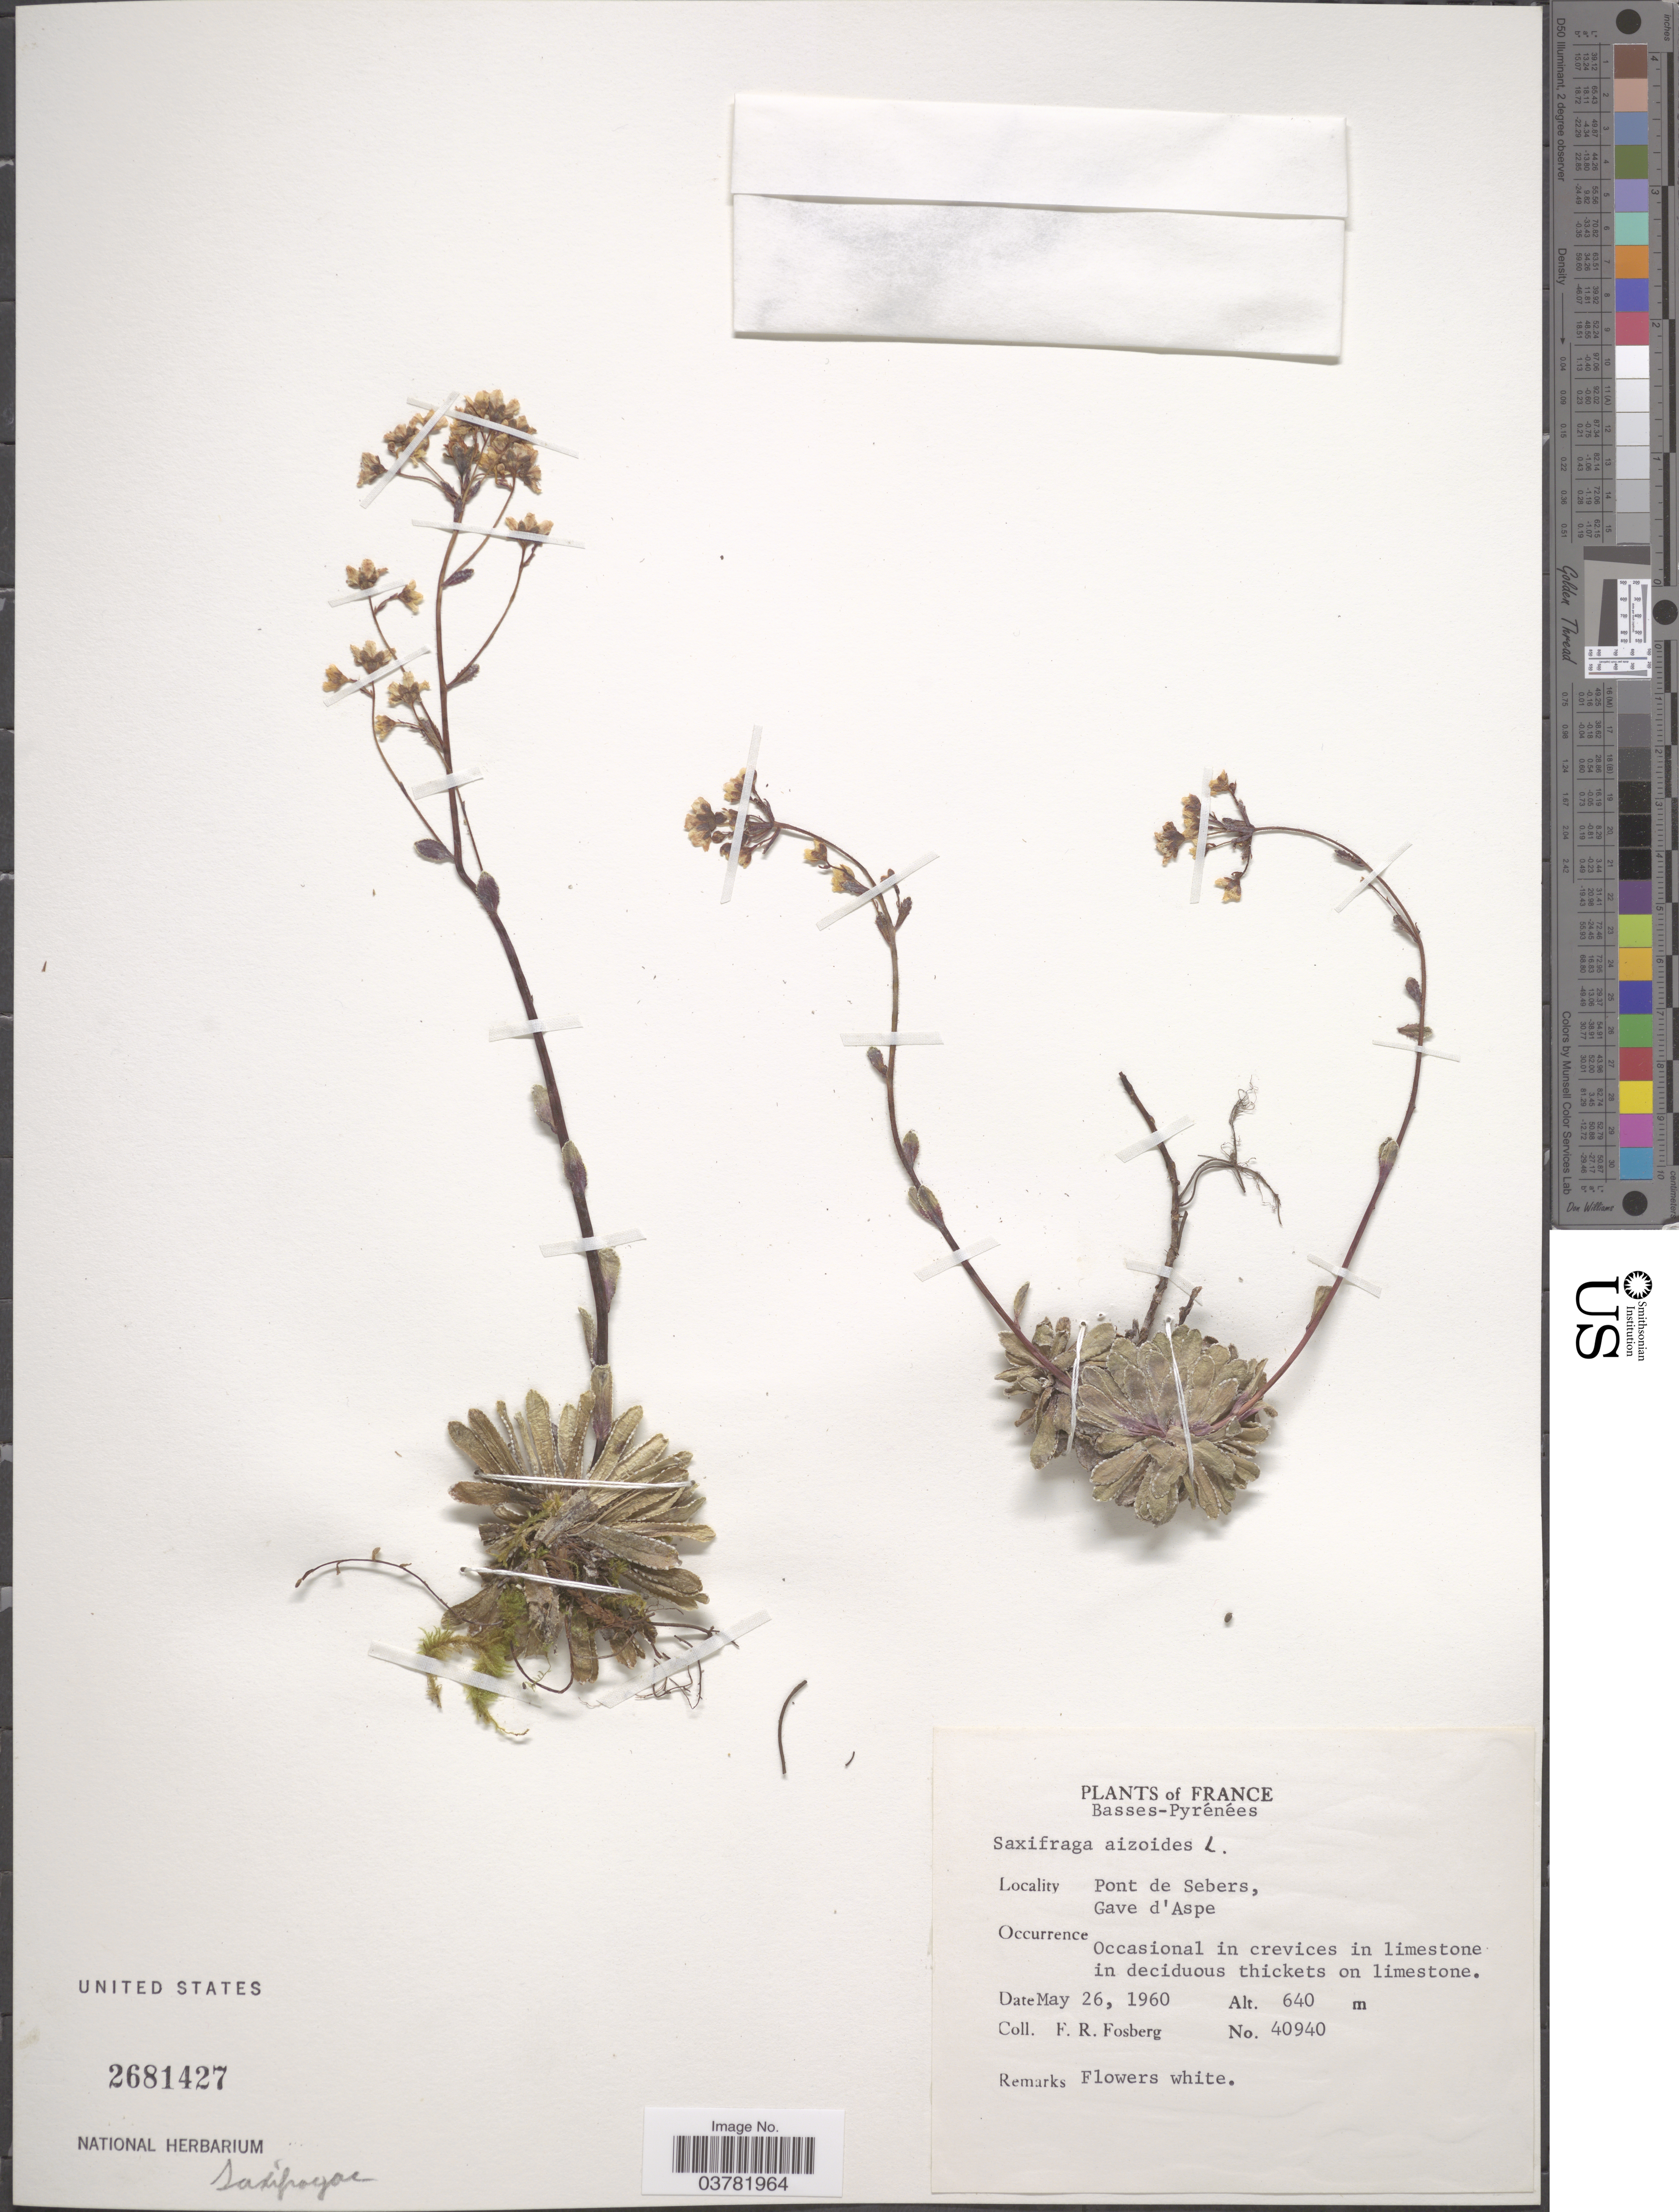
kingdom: Plantae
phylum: Tracheophyta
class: Magnoliopsida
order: Saxifragales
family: Saxifragaceae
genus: Saxifraga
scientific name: Saxifraga aizoides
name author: L.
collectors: F. R. Fosberg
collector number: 40940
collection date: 1960-05-26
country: France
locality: Basses-Pyrénées. Pont de Sebers, Gave d'Aspe.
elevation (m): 640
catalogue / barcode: US 2681427